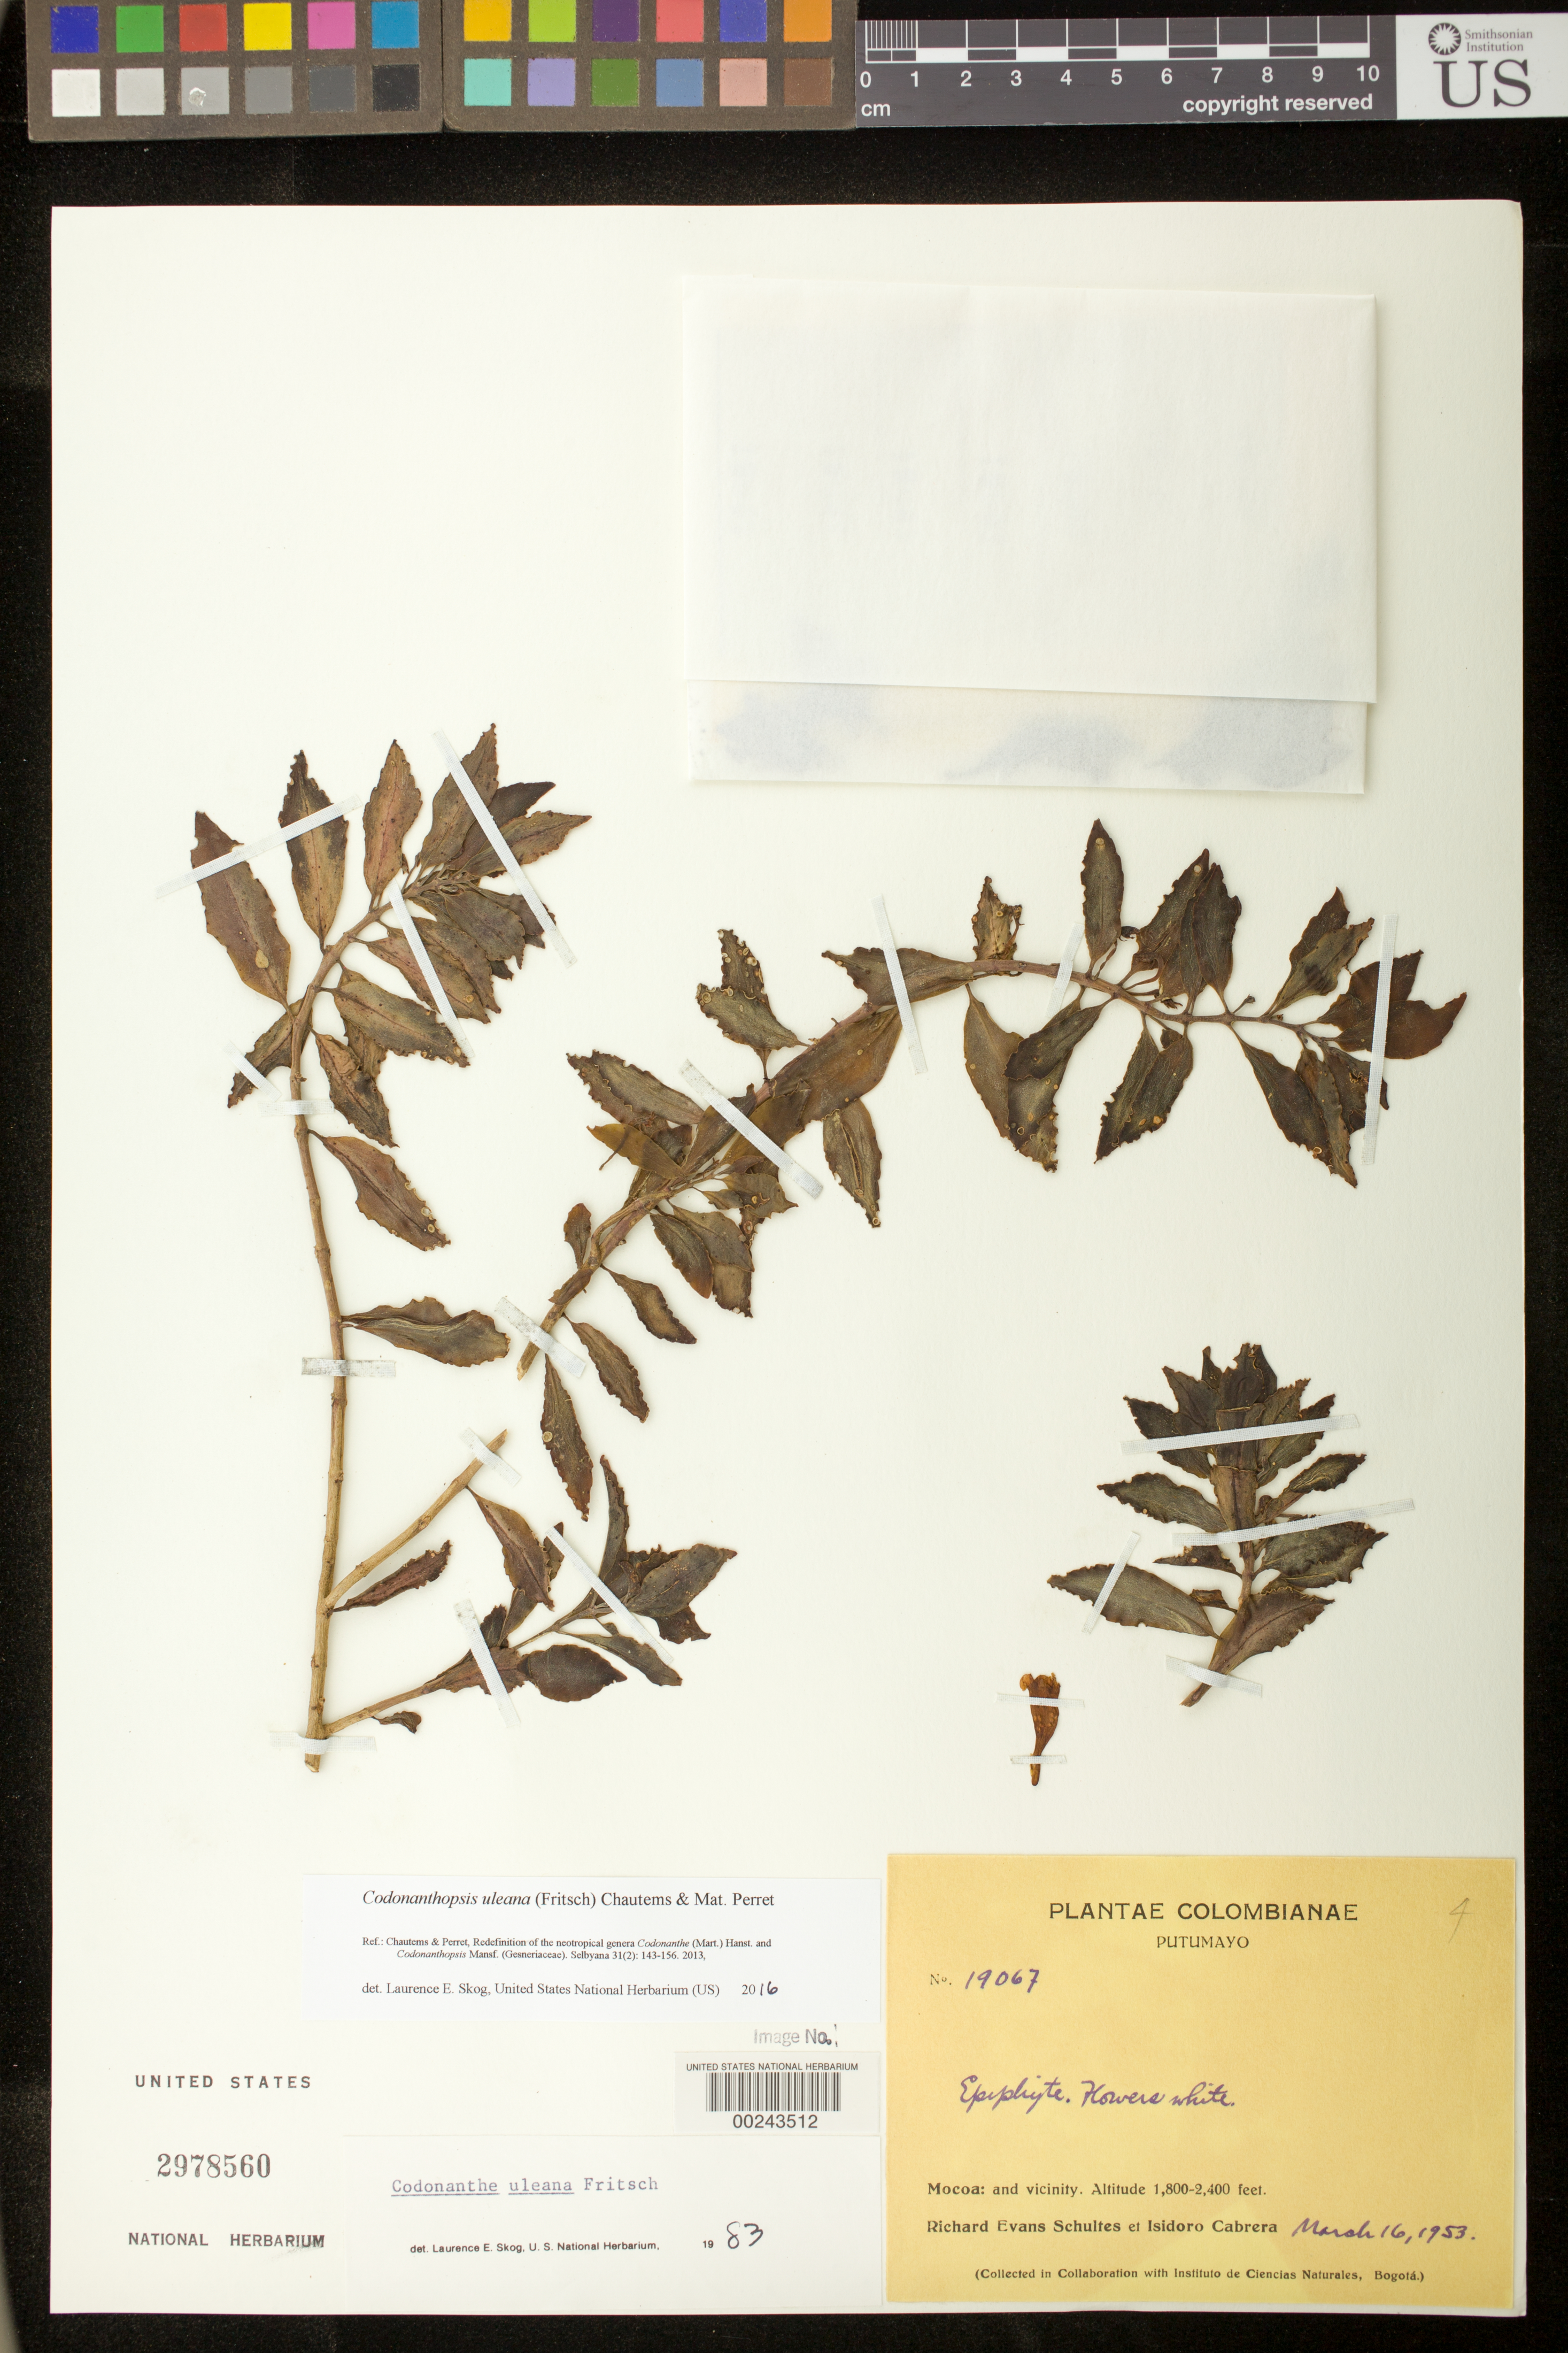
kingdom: Plantae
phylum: Tracheophyta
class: Magnoliopsida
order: Lamiales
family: Gesneriaceae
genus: Codonanthopsis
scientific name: Codonanthopsis uleana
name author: (Fritsch) Chautems & Mat.Perret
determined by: Skog, Laurence E.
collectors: R. E. Schultes & I. Cabrera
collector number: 19067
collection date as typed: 16 Mar 1953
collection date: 1953-03-16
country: Colombia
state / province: Putumayo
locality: Mocoa, and vicinity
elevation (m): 549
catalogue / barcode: US 2978560